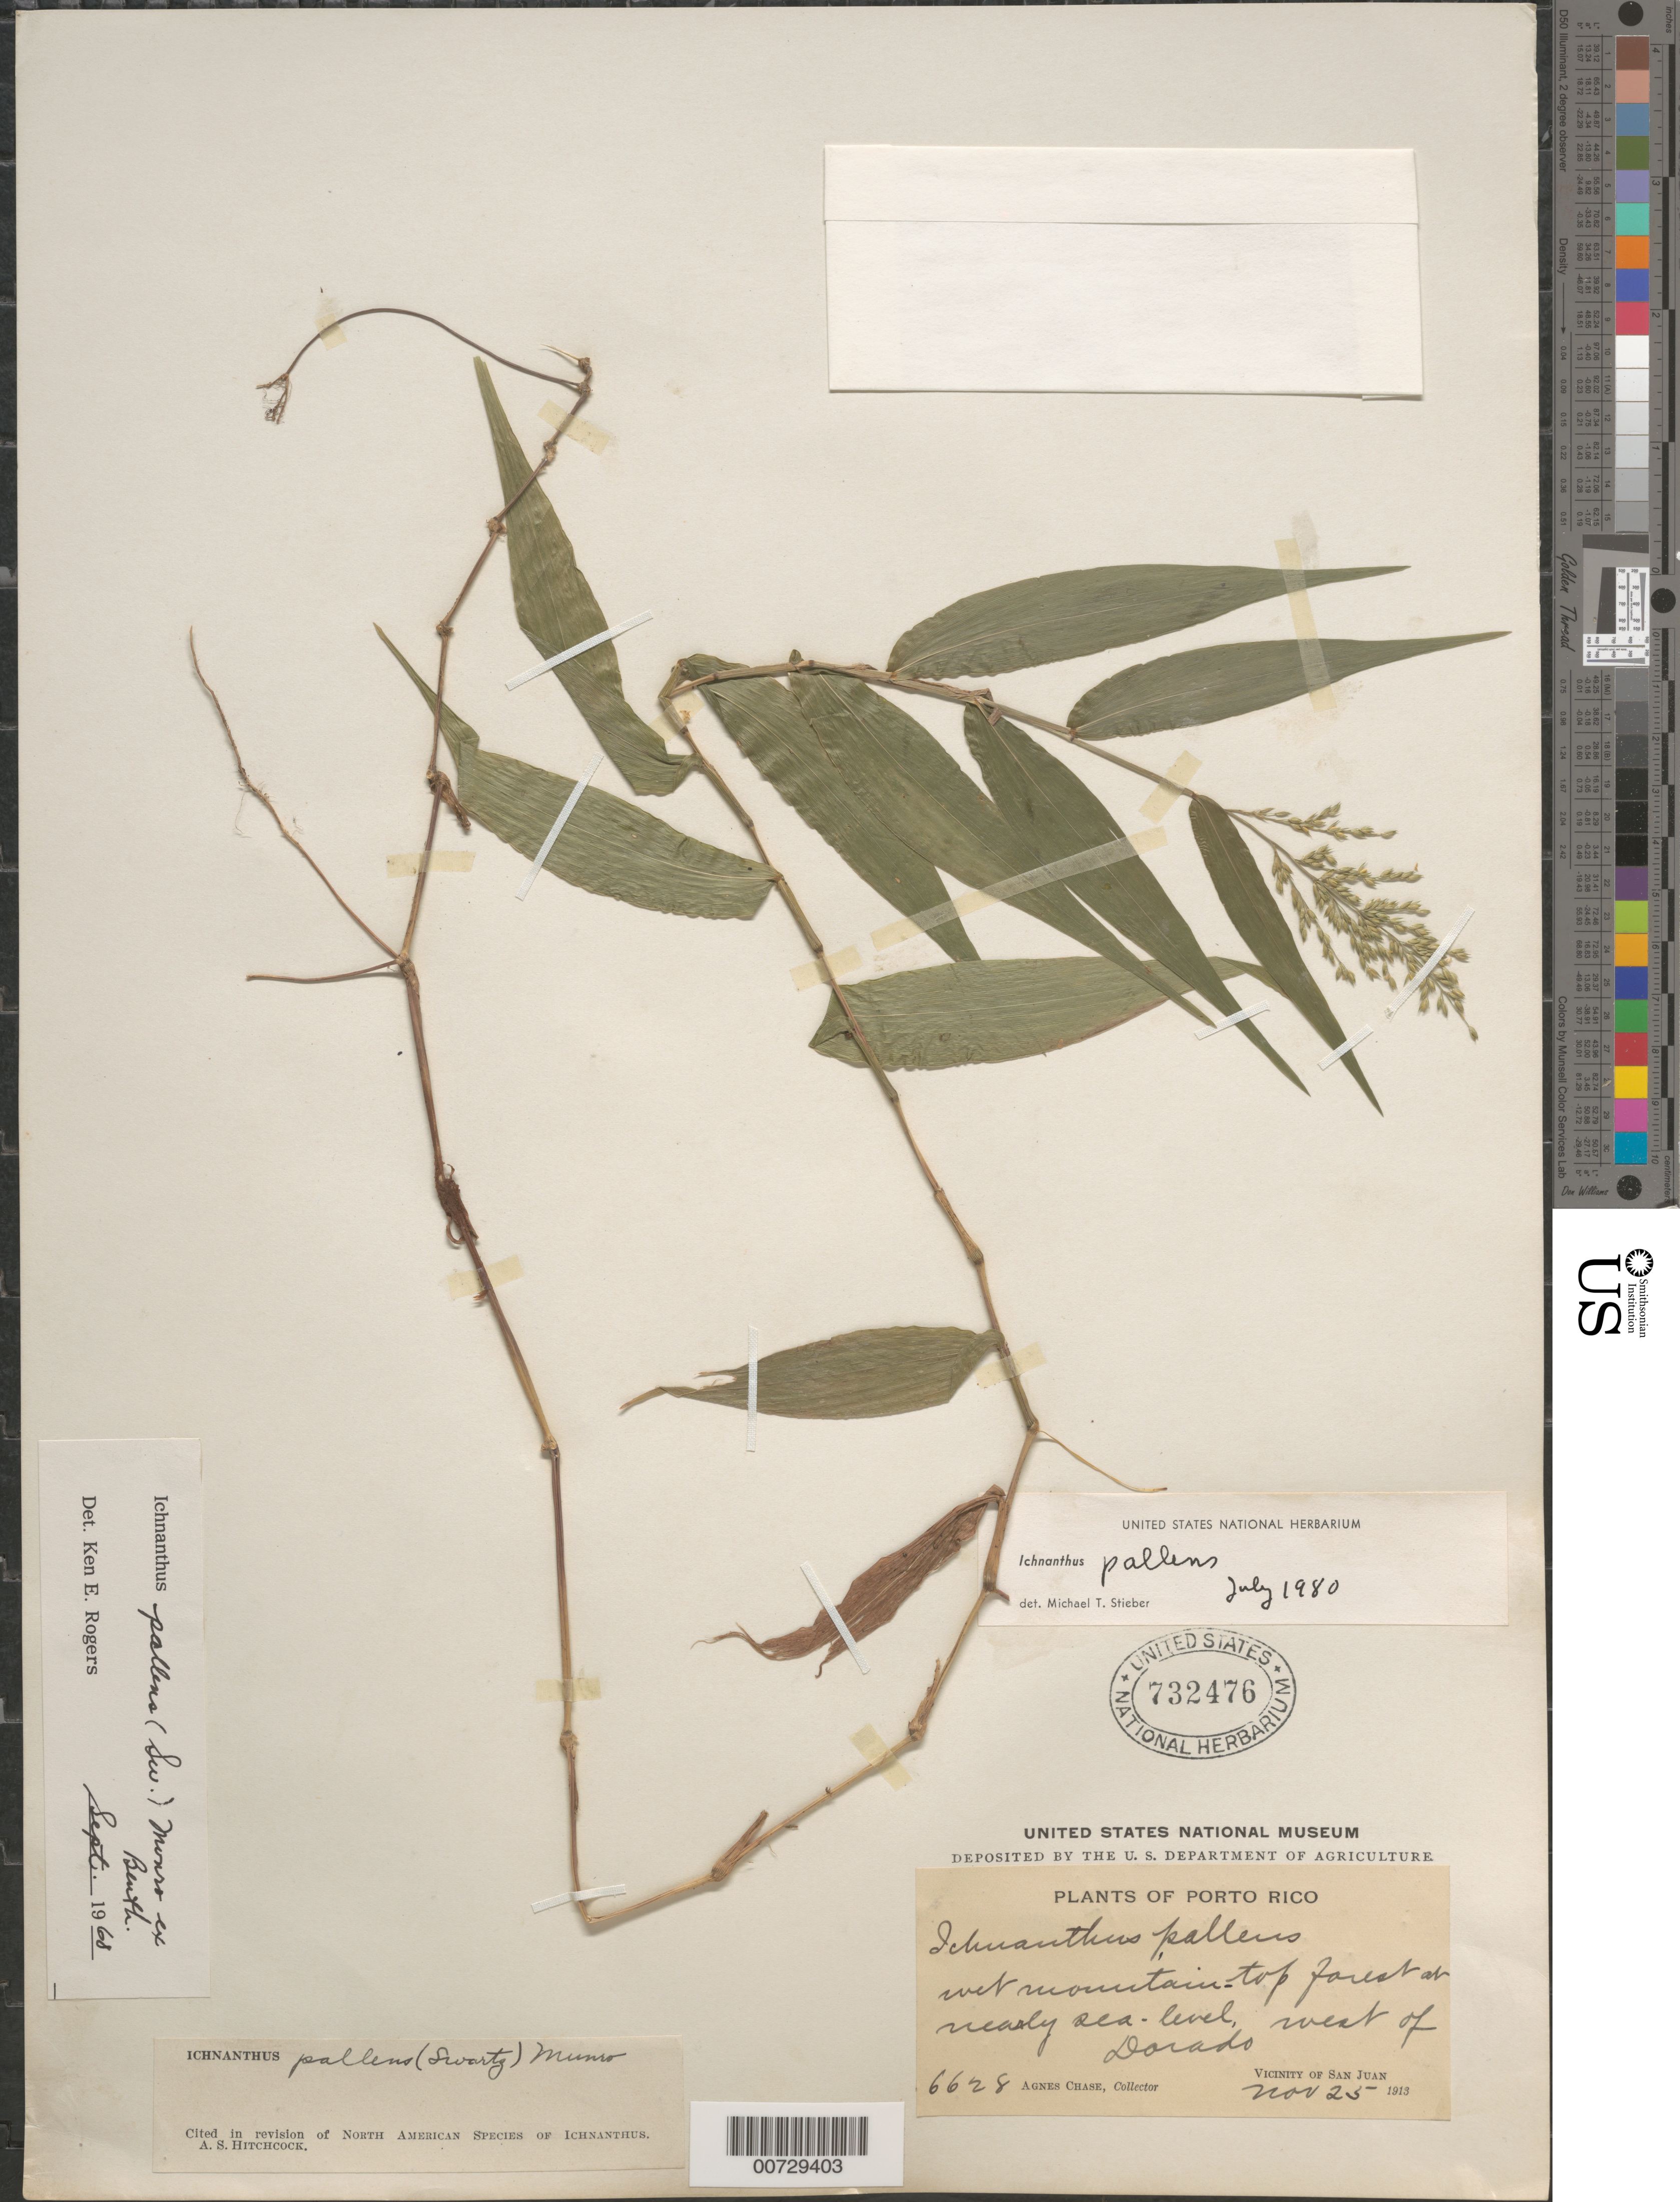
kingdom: Plantae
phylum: Tracheophyta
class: Liliopsida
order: Poales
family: Poaceae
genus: Ichnanthus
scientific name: Ichnanthus pallens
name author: (Sw.) Munro ex Benth.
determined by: Stieber, M. T.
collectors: A. Chase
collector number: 6628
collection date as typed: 25 Nov 1913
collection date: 1913-11-25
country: Puerto Rico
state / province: San Juan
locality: Dorado, W of; vic of San Juan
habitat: Wet mountain-top forest at nearly sea-level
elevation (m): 0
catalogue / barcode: US 732476